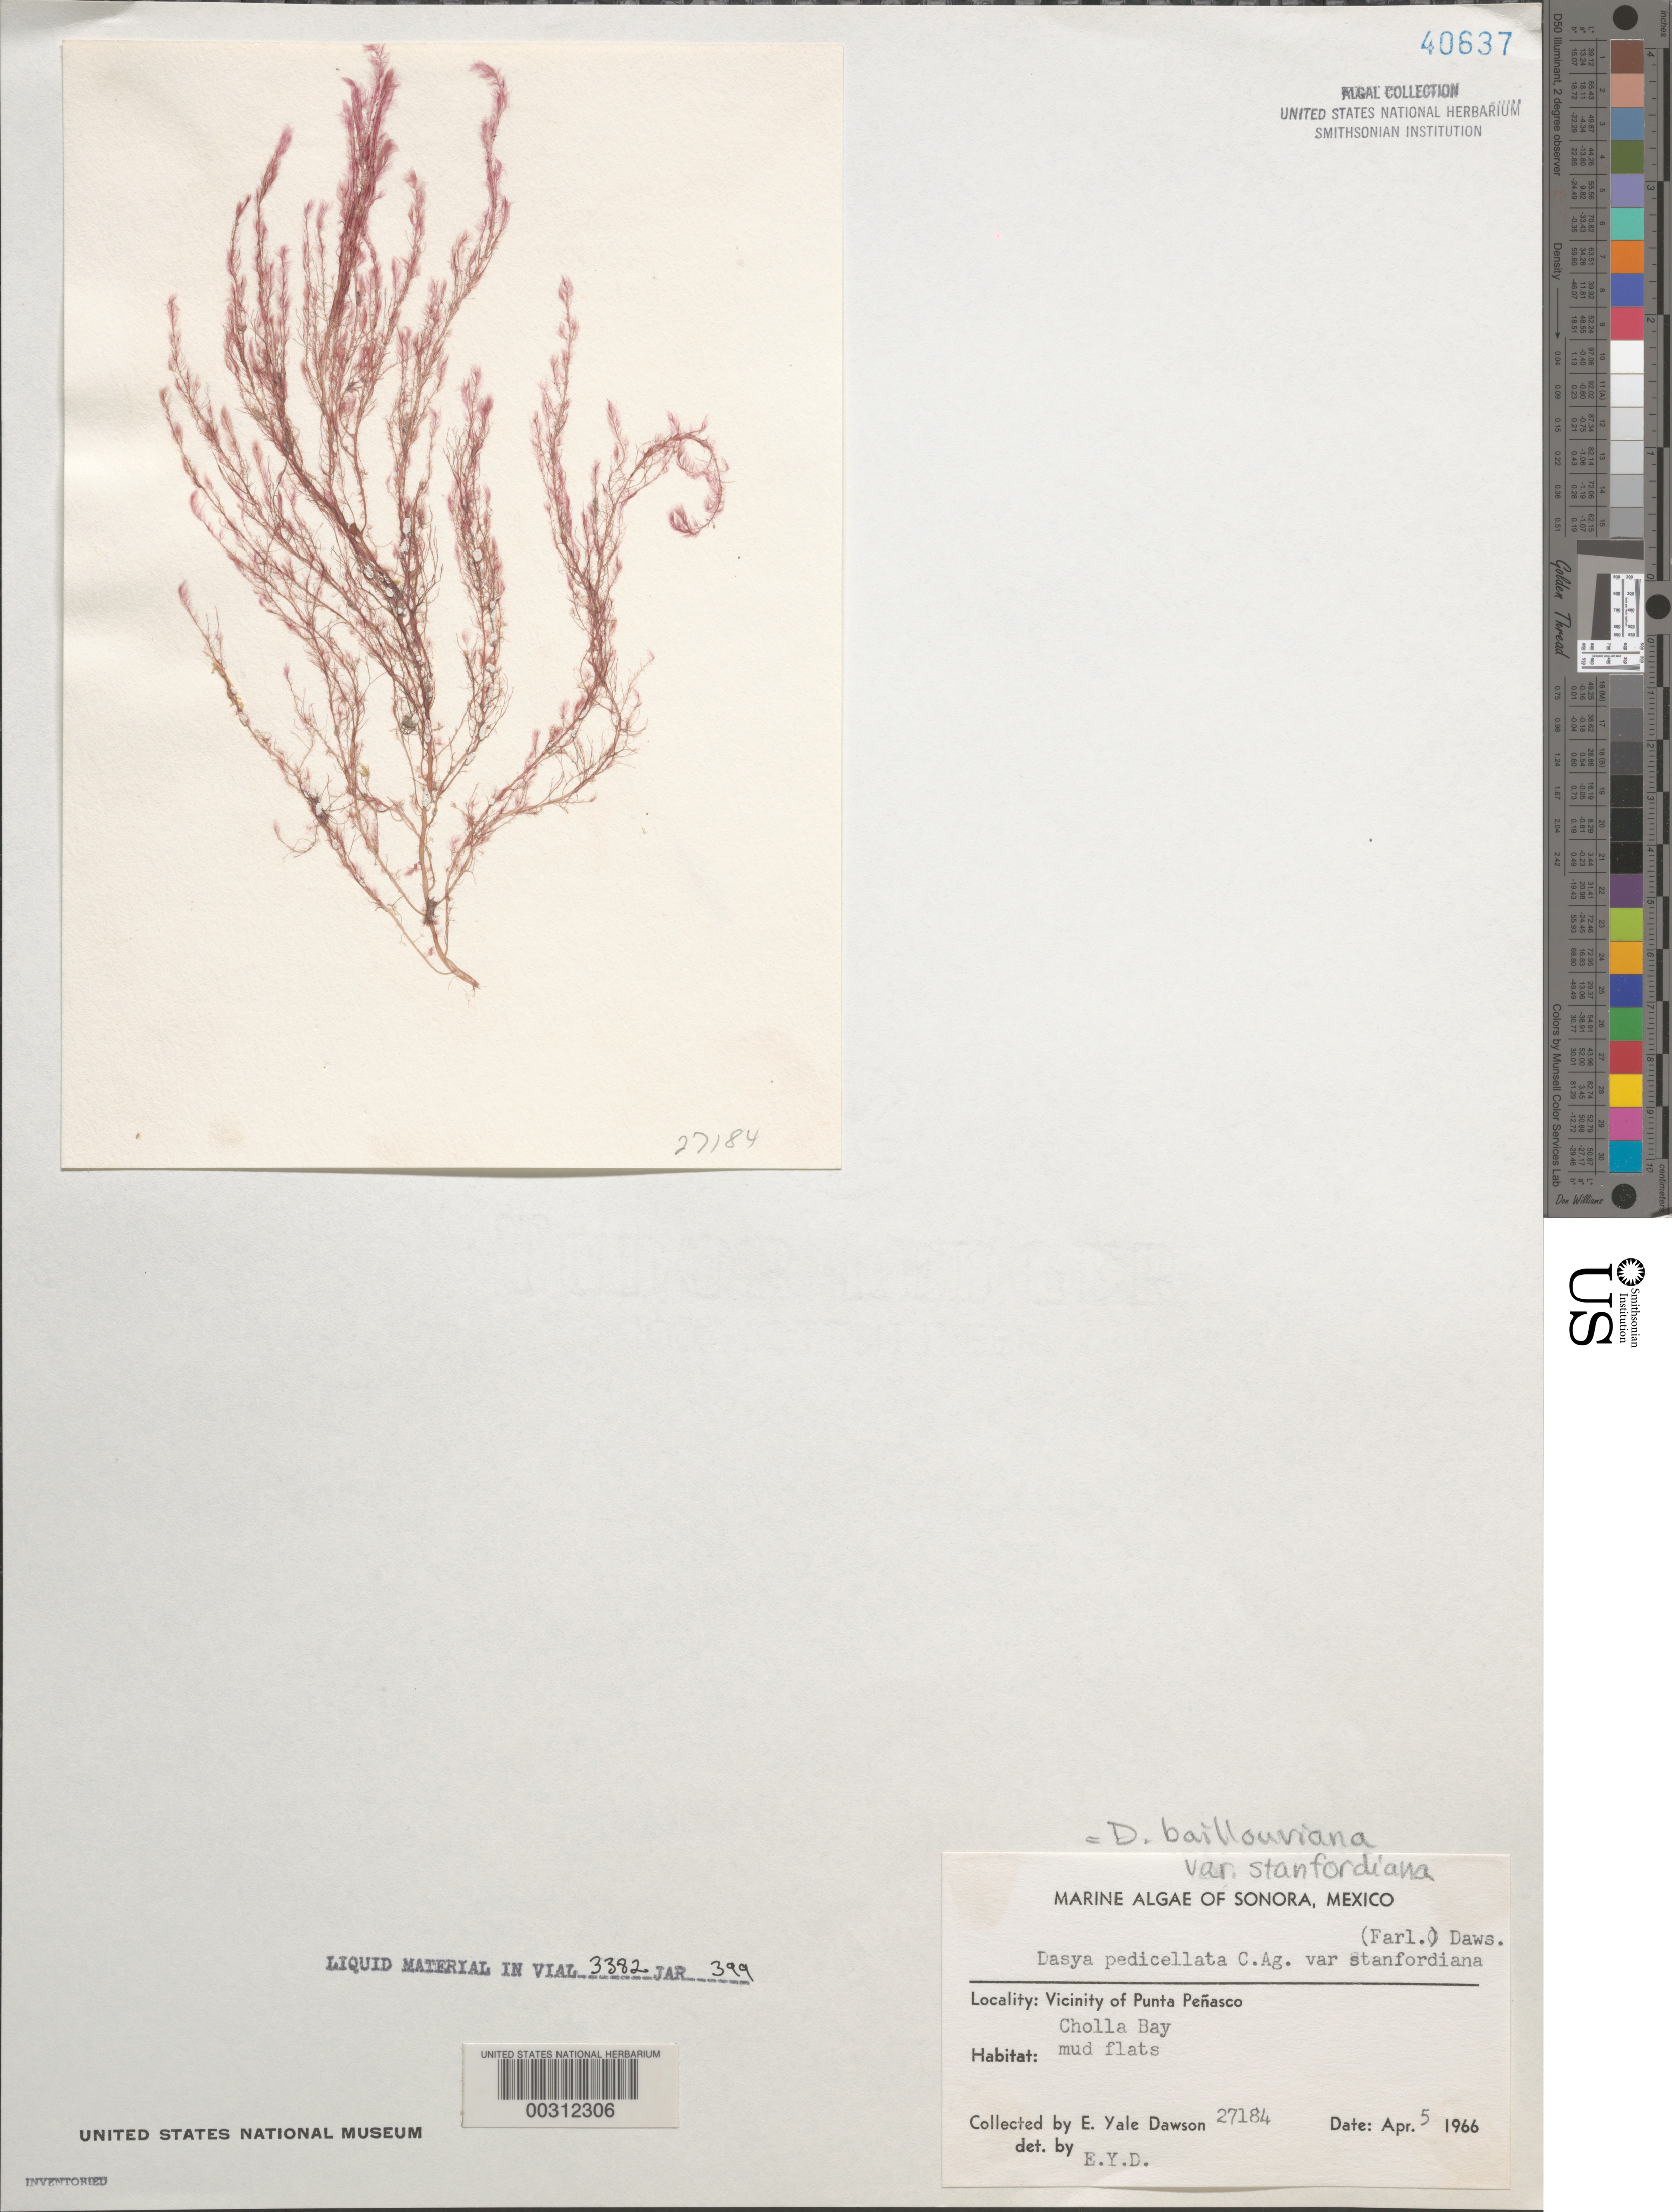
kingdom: Plantae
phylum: Rhodophyta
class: Florideophyceae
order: Ceramiales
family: Dasyaceae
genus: Dasya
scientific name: Dasya pedicellata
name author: (C. Agardh) C. Agardh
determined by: Algae name updating Project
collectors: E. Y. Dawson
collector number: EYD 27184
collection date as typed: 05 Apr 1966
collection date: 1966-04-05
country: Mexico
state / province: Sonora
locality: Cholla Bay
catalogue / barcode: US 40637